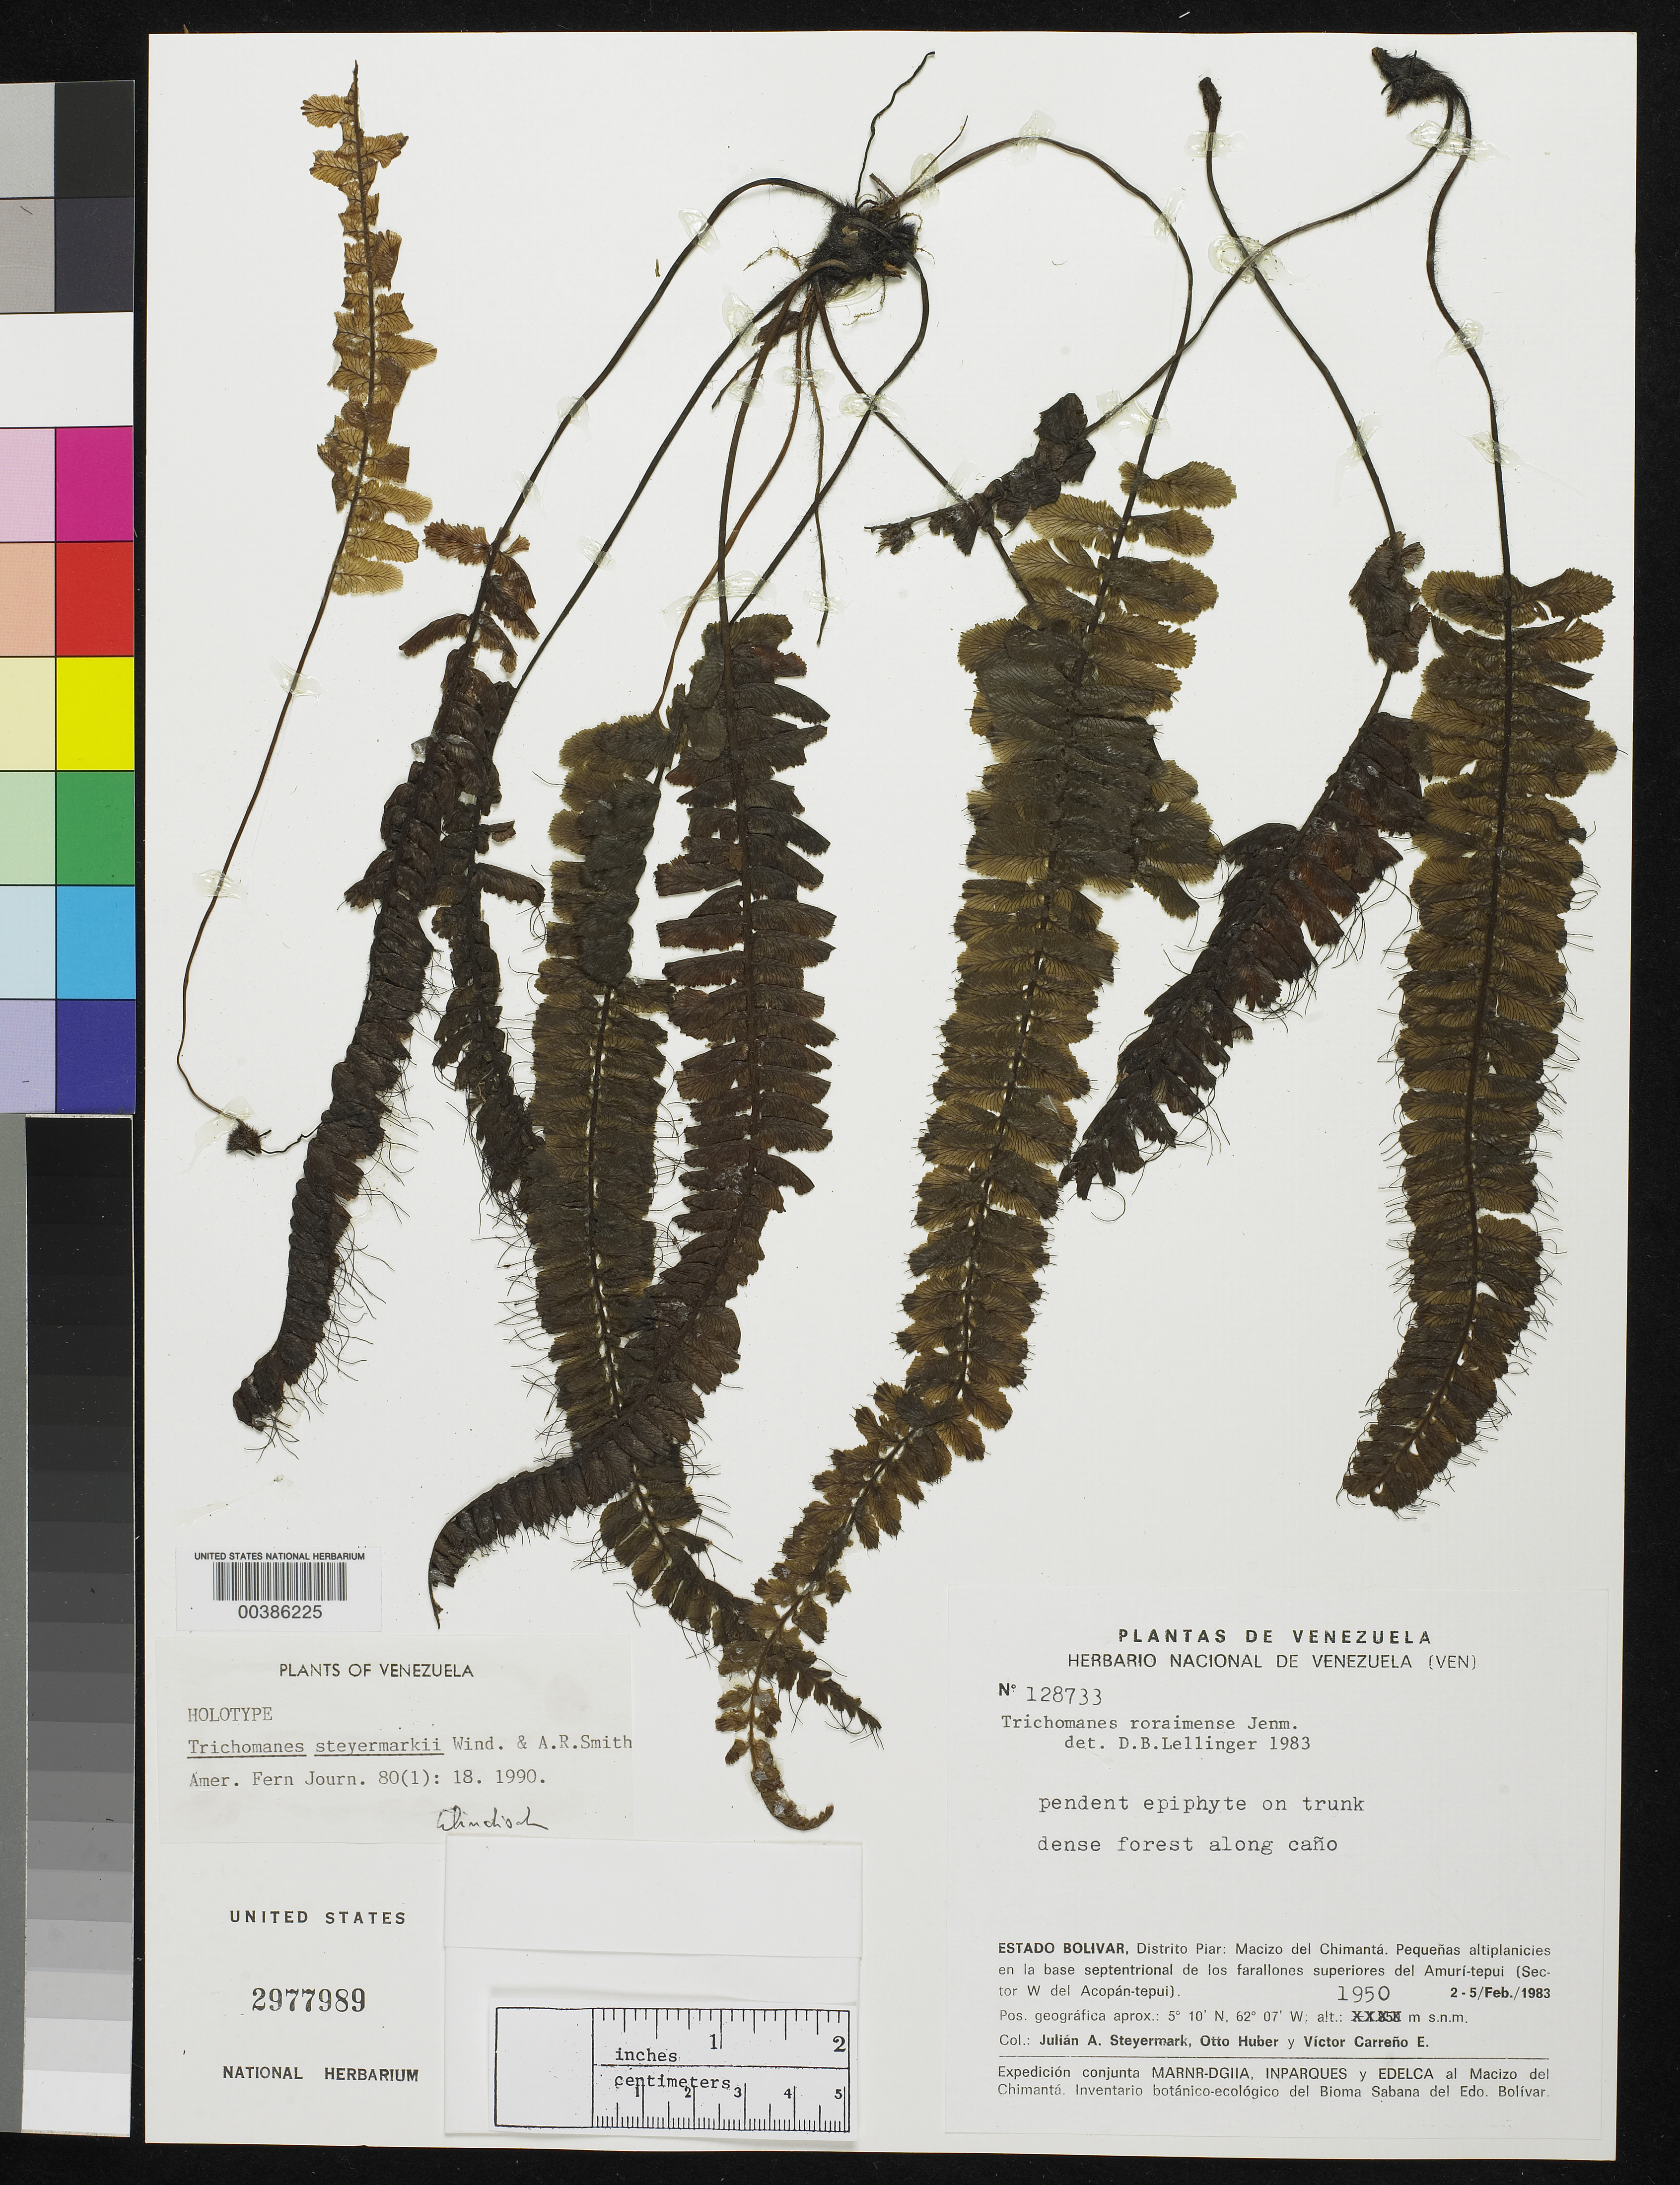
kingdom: Plantae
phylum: Tracheophyta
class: Polypodiopsida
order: Hymenophyllales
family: Hymenophyllaceae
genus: Trichomanes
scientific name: Trichomanes steyermarkii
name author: P.G. Windisch & A.R. Sm.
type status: Holotype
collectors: J. Steyermark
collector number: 128733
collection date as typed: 02 Feb 1983 to 05 Feb 1983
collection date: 1983-02-02/1983-02-05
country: Venezuela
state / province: Bolivar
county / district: Piar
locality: Macizo del Chimanta, farallones superiores del Amuri-tepui (sector W del Acopan-tepui). [Macizo del Chimanta, upper headlands of Amuri-tepui (W sector of Acopan-tepui).]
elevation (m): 1950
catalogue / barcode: US 2977989